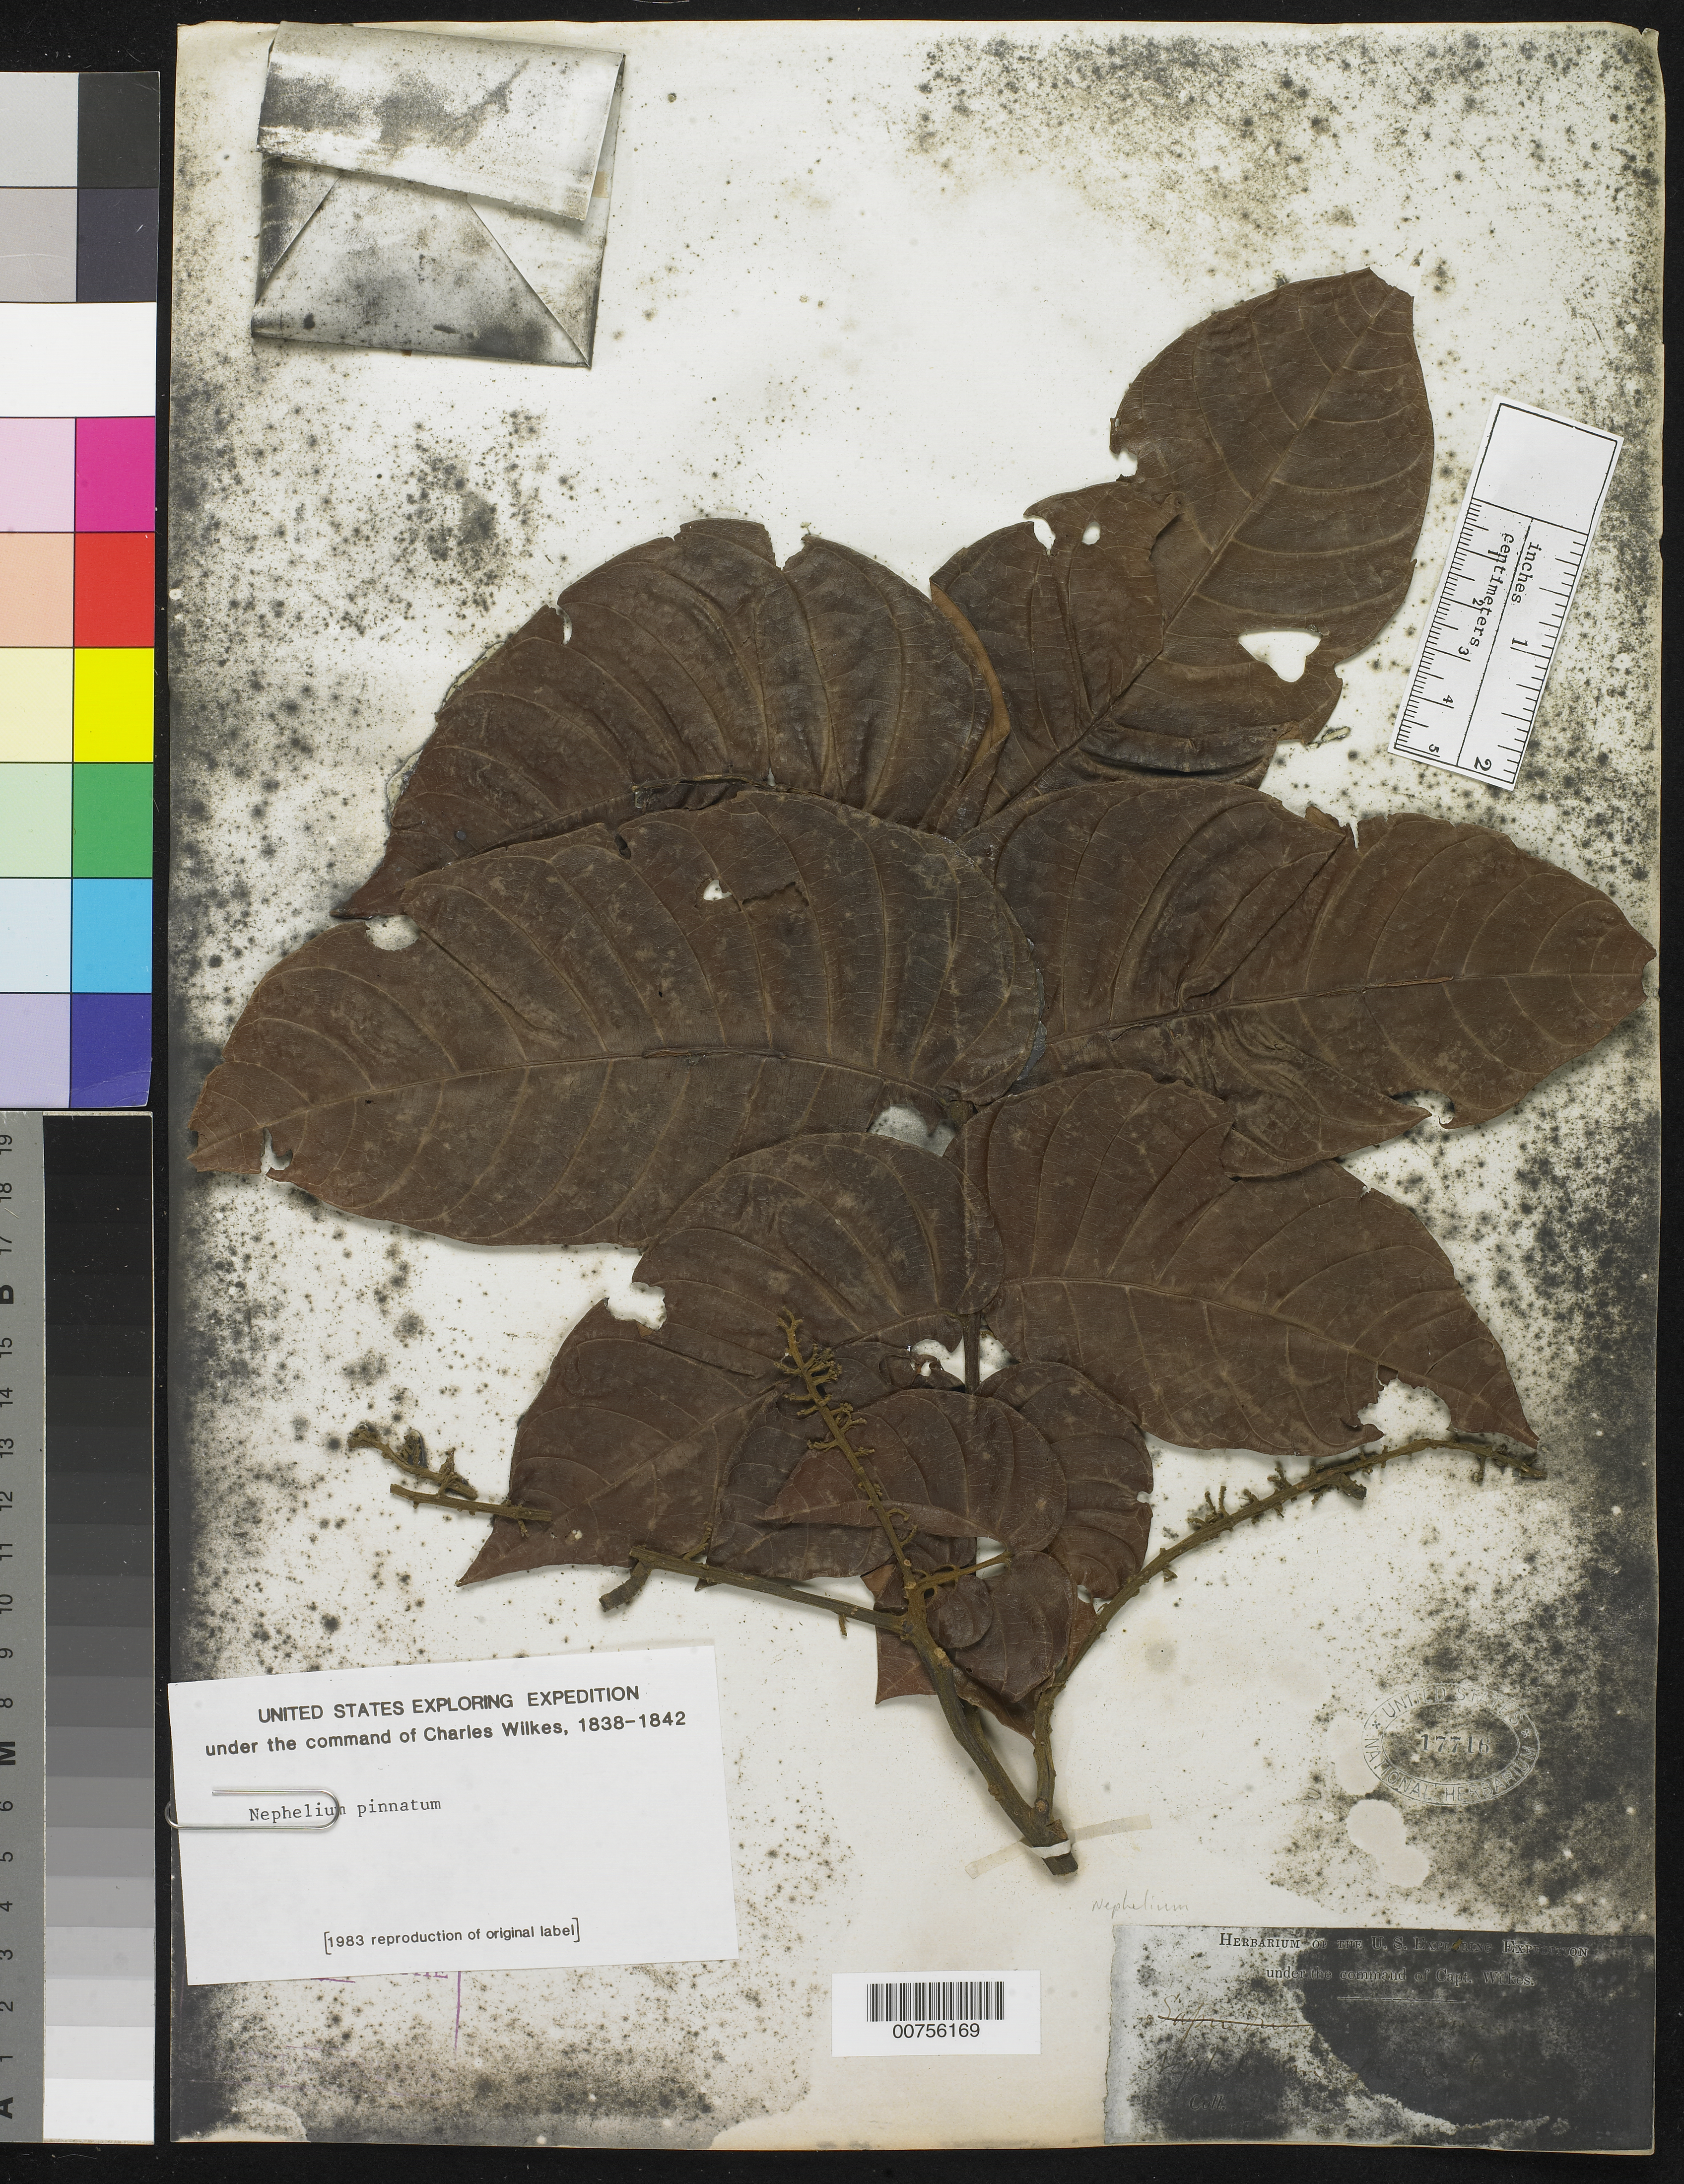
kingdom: Plantae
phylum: Tracheophyta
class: Magnoliopsida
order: Sapindales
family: Sapindaceae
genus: Nephelium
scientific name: Nephelium pinnatum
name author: Cambess.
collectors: Wilkes Explor. Exped.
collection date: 1838/1842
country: Fiji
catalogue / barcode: US 17716